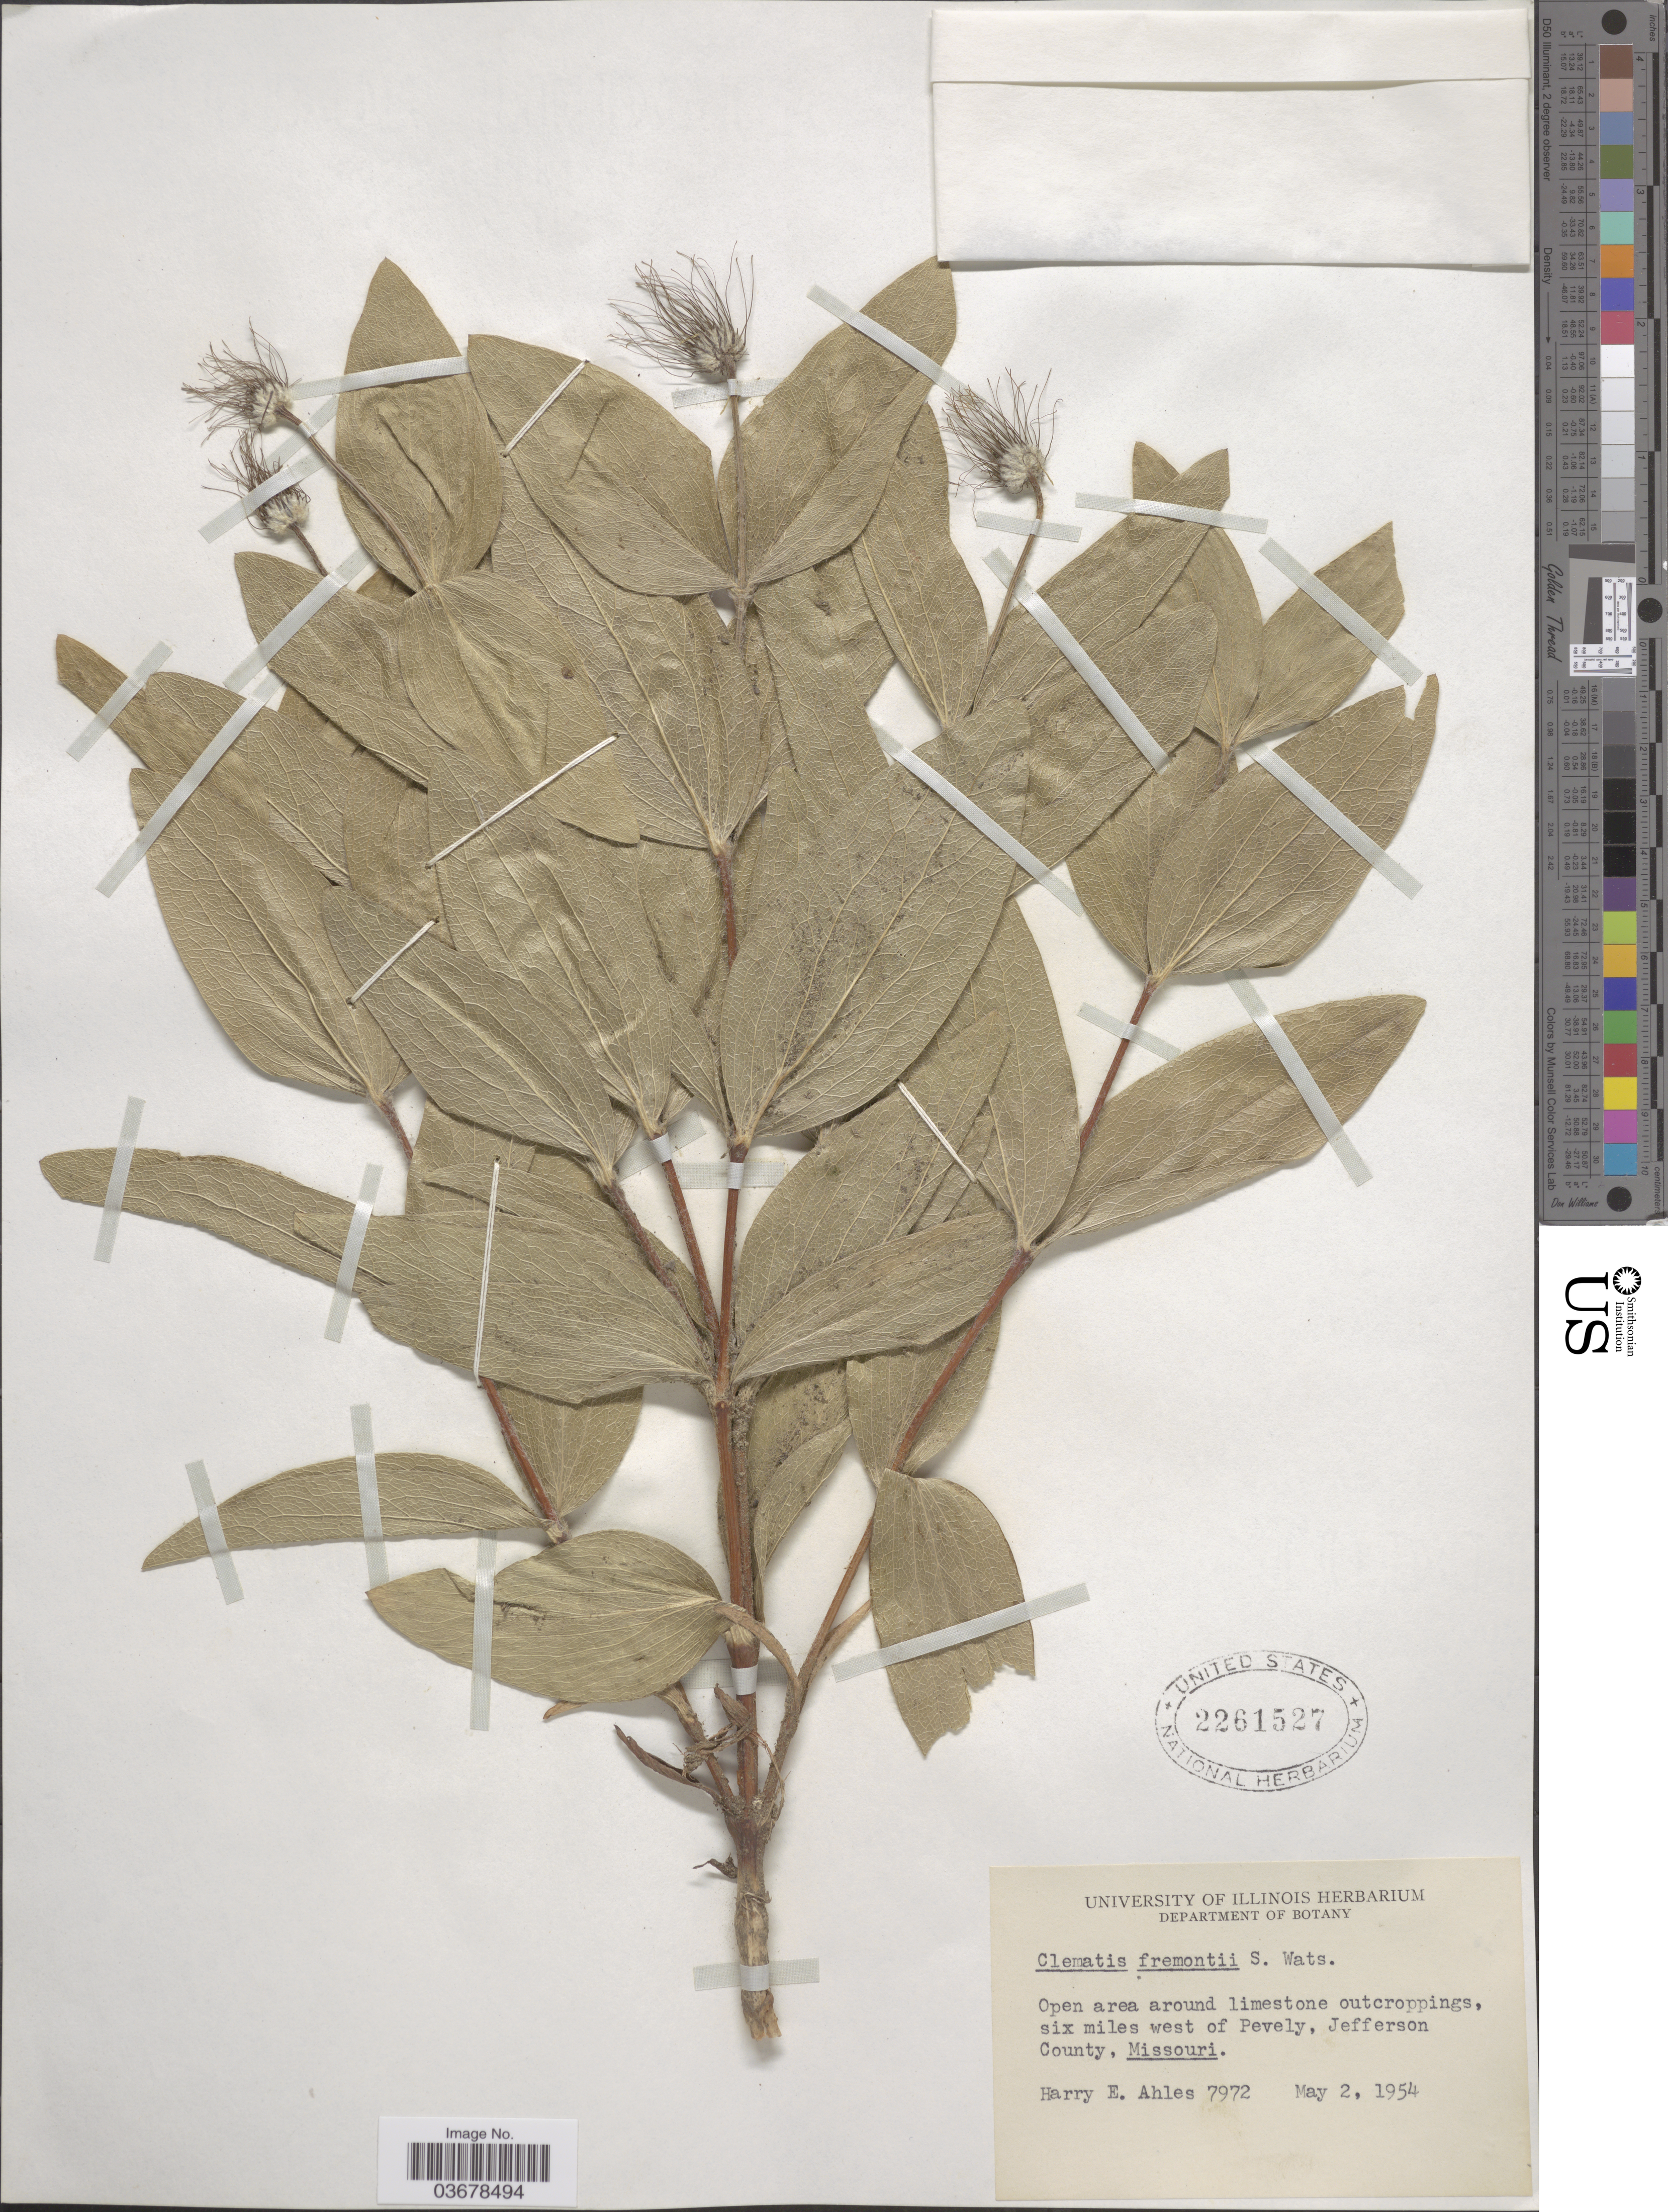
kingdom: Plantae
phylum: Tracheophyta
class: Magnoliopsida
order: Ranunculales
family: Ranunculaceae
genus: Clematis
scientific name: Clematis viorna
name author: L.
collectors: H. E. Ahles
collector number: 7972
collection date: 1954-05-02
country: United States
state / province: Missouri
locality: Open area around limestone outcroppings, six miles west of Pevely, Jefferson County.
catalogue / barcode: US 2261527